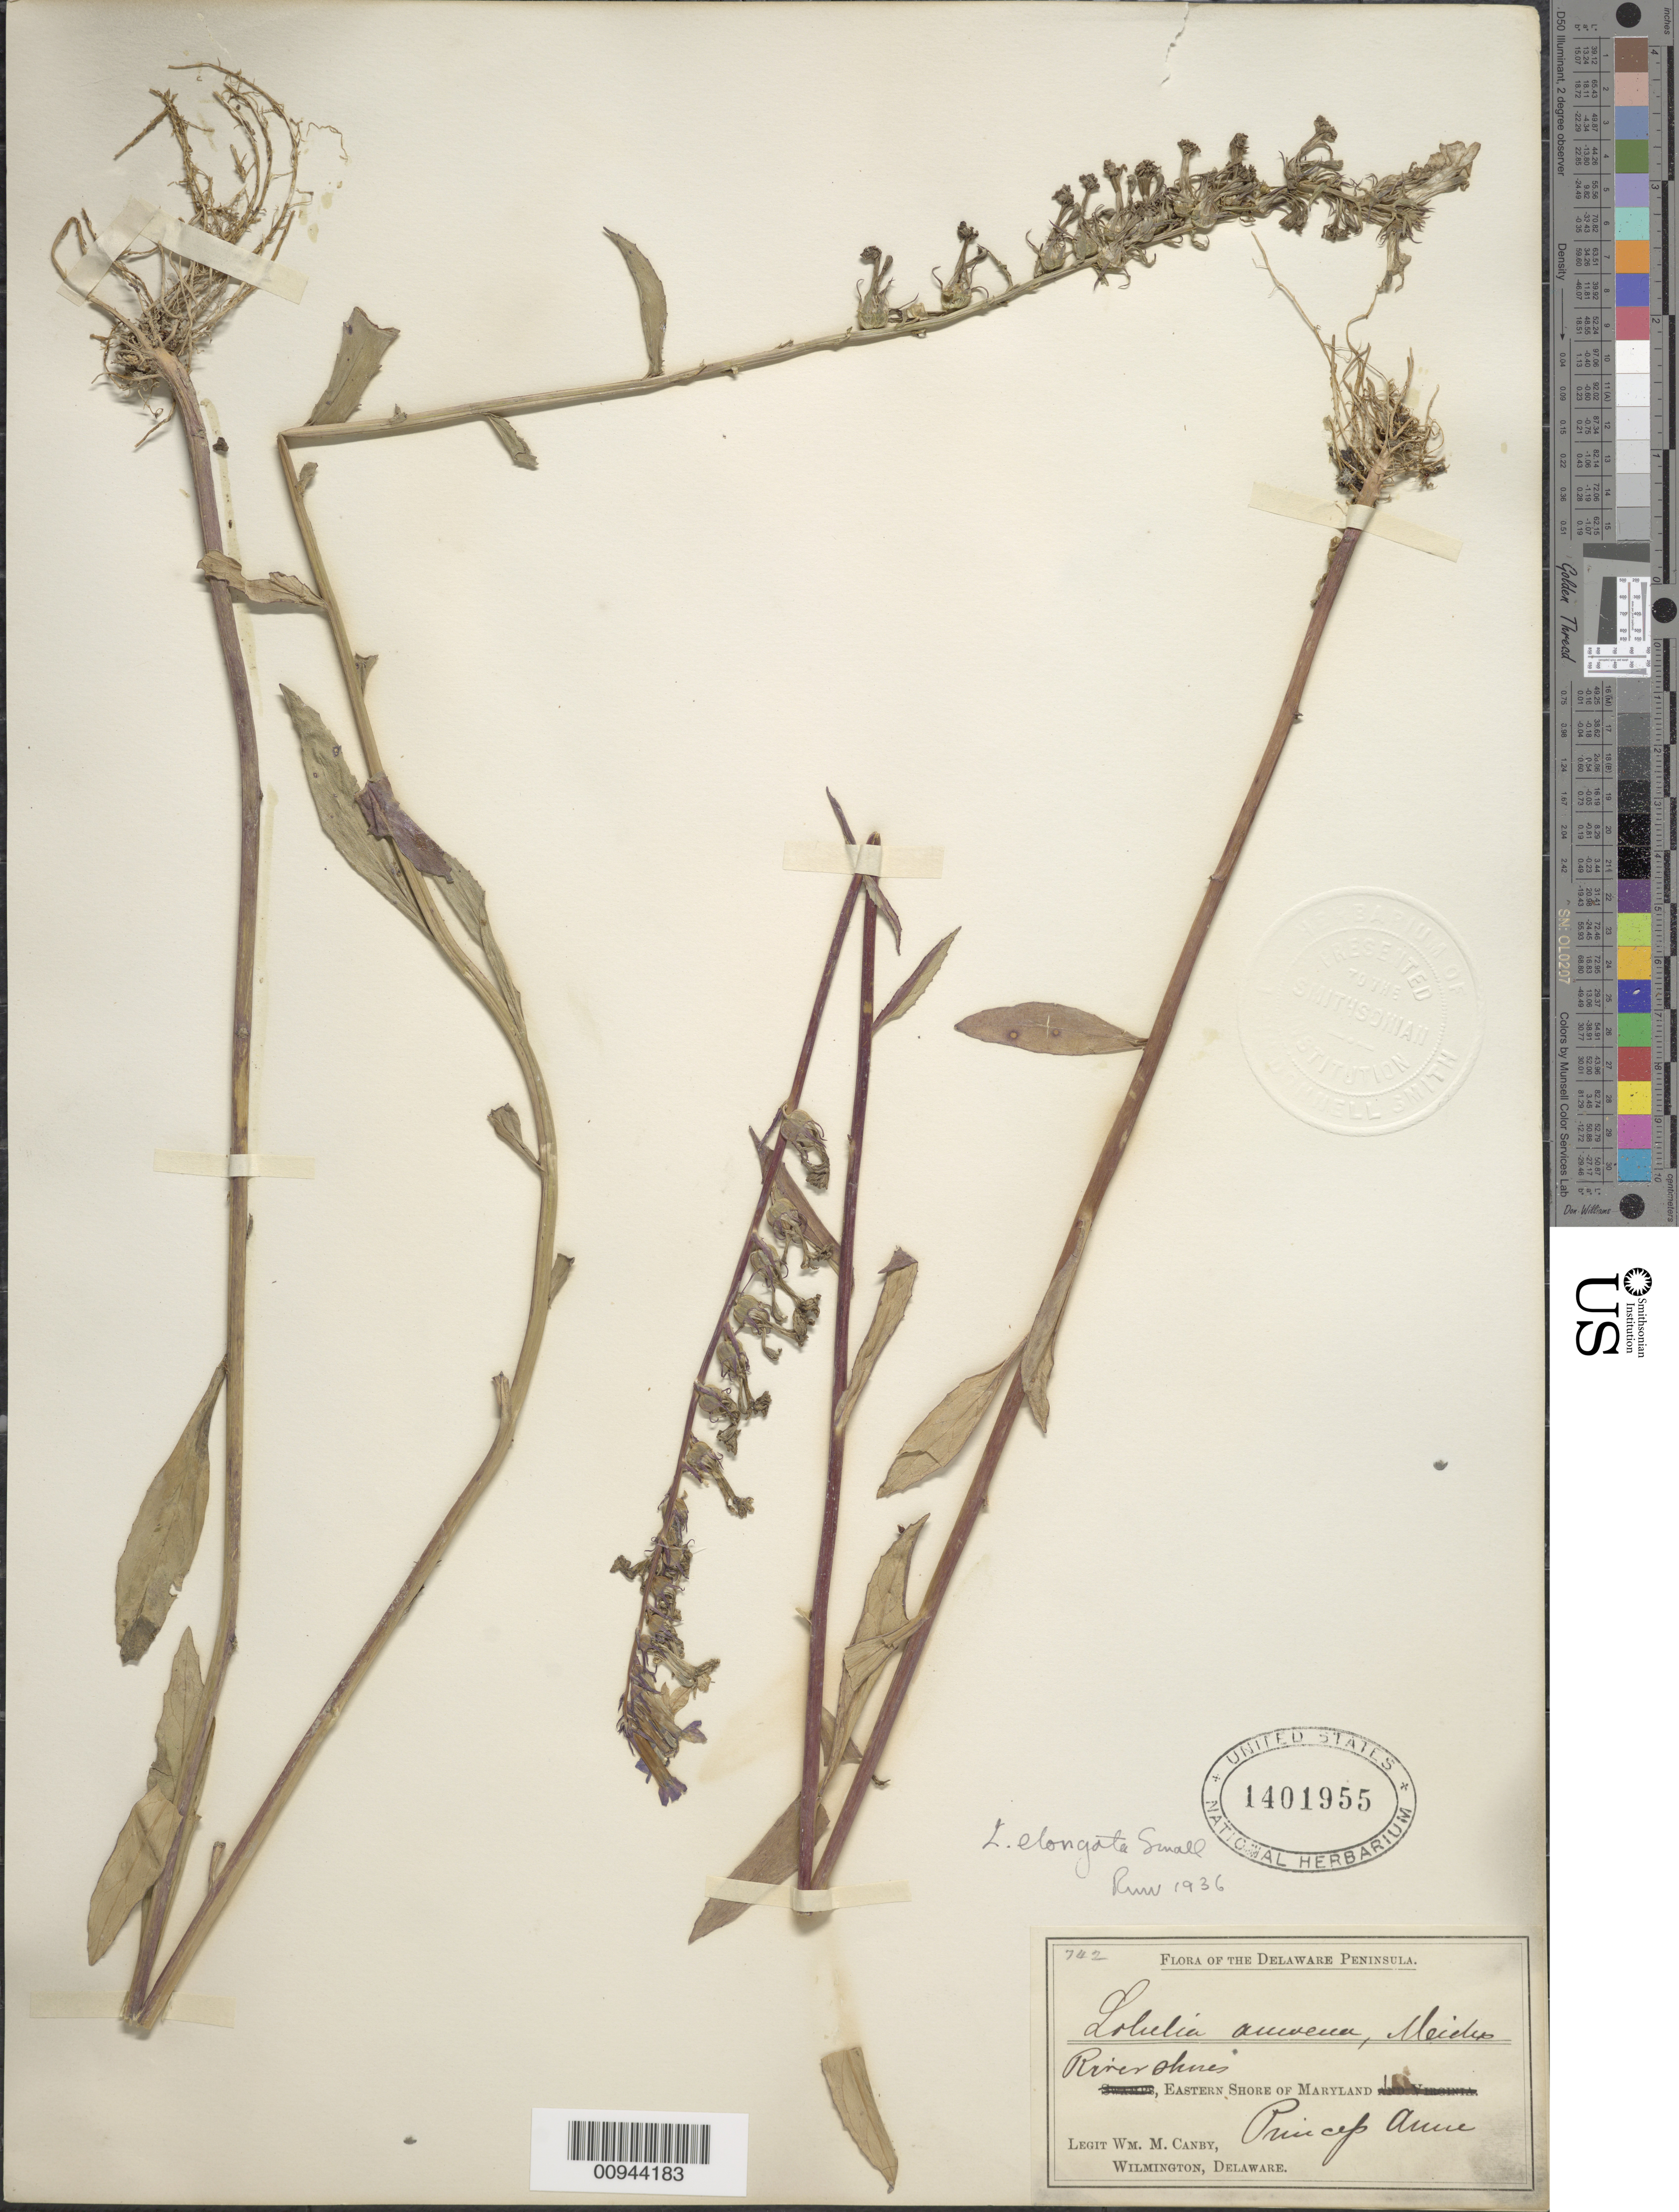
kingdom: Plantae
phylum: Tracheophyta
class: Magnoliopsida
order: Asterales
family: Campanulaceae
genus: Lobelia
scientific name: Lobelia elongata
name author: Small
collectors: W. M. Canby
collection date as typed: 188-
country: United States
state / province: Maryland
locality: Eastern shore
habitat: river shores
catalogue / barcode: US 1401955